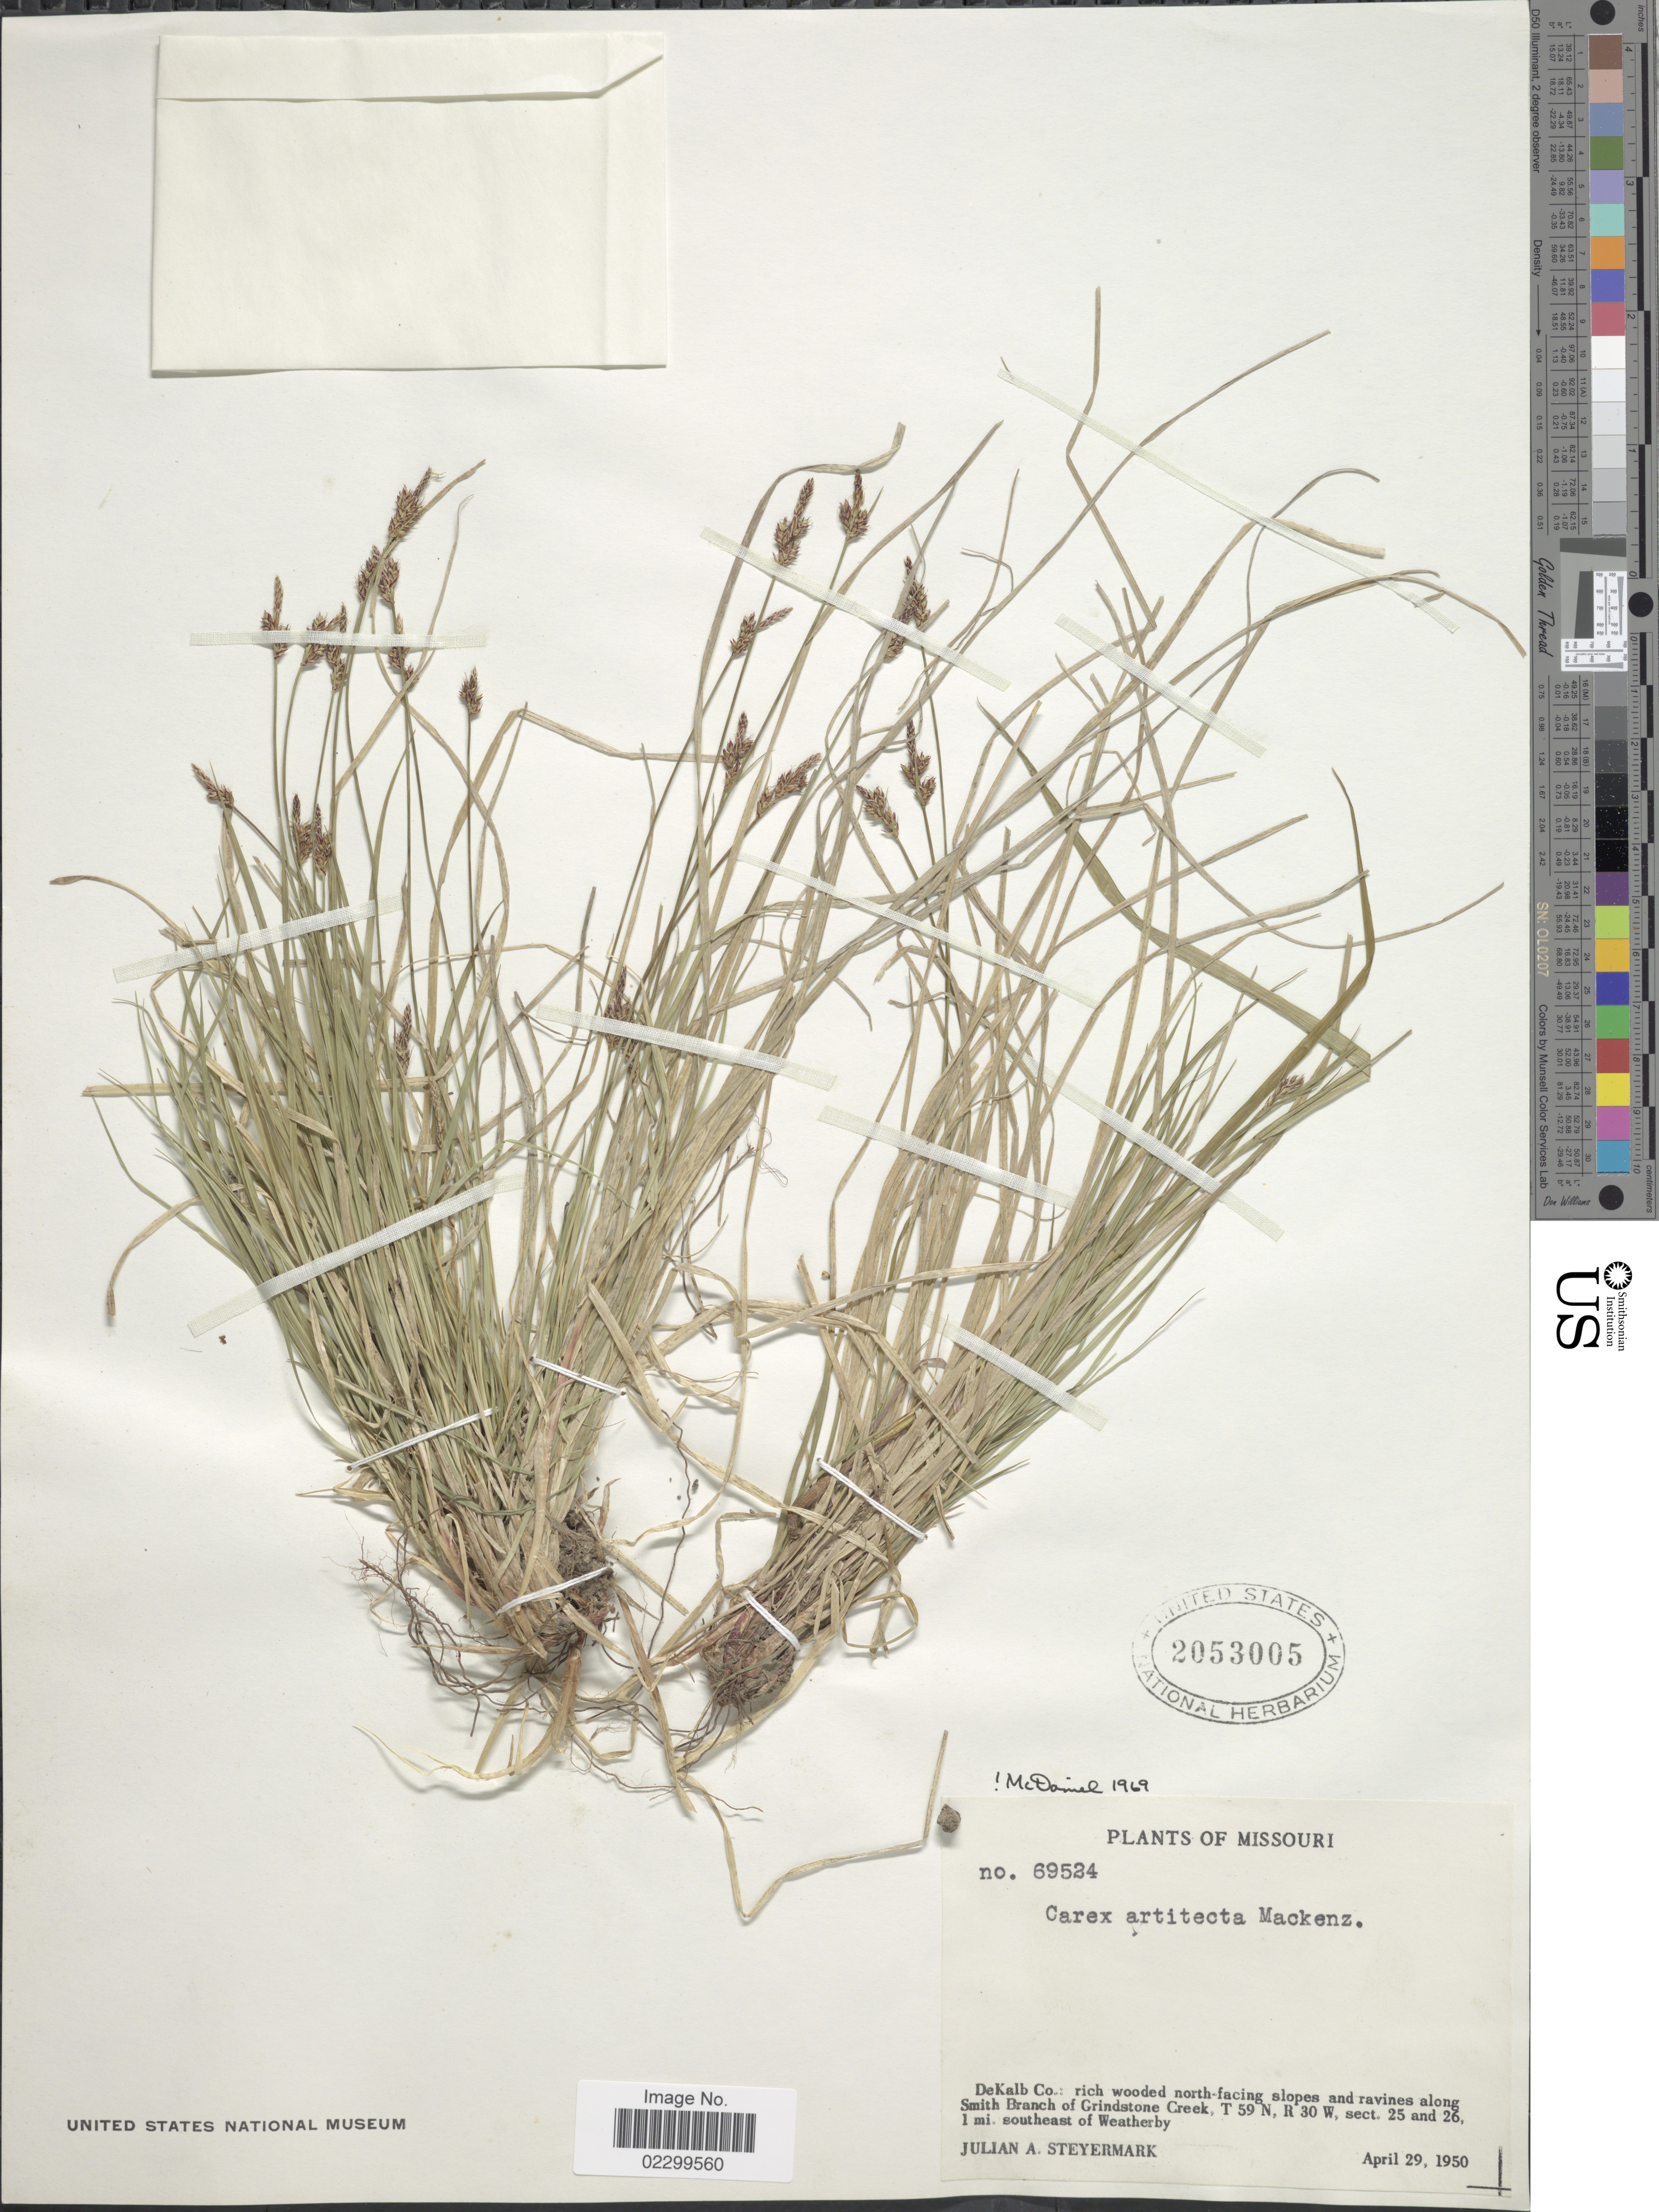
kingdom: Plantae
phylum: Tracheophyta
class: Liliopsida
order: Poales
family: Cyperaceae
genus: Carex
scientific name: Carex albicans var. albicans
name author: Willd. ex Spreng.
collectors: J. Steyermark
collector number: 69524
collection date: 1950-04-29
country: United States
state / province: Missouri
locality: DeKalb Co.: rich wooded north-facing slopes and ravines along Smith Branch of Grindstone Creek, T 59 N, R 30 W, sect. 25 and 26, 1 mi. southeast of Weatherby.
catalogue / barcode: US 2053005